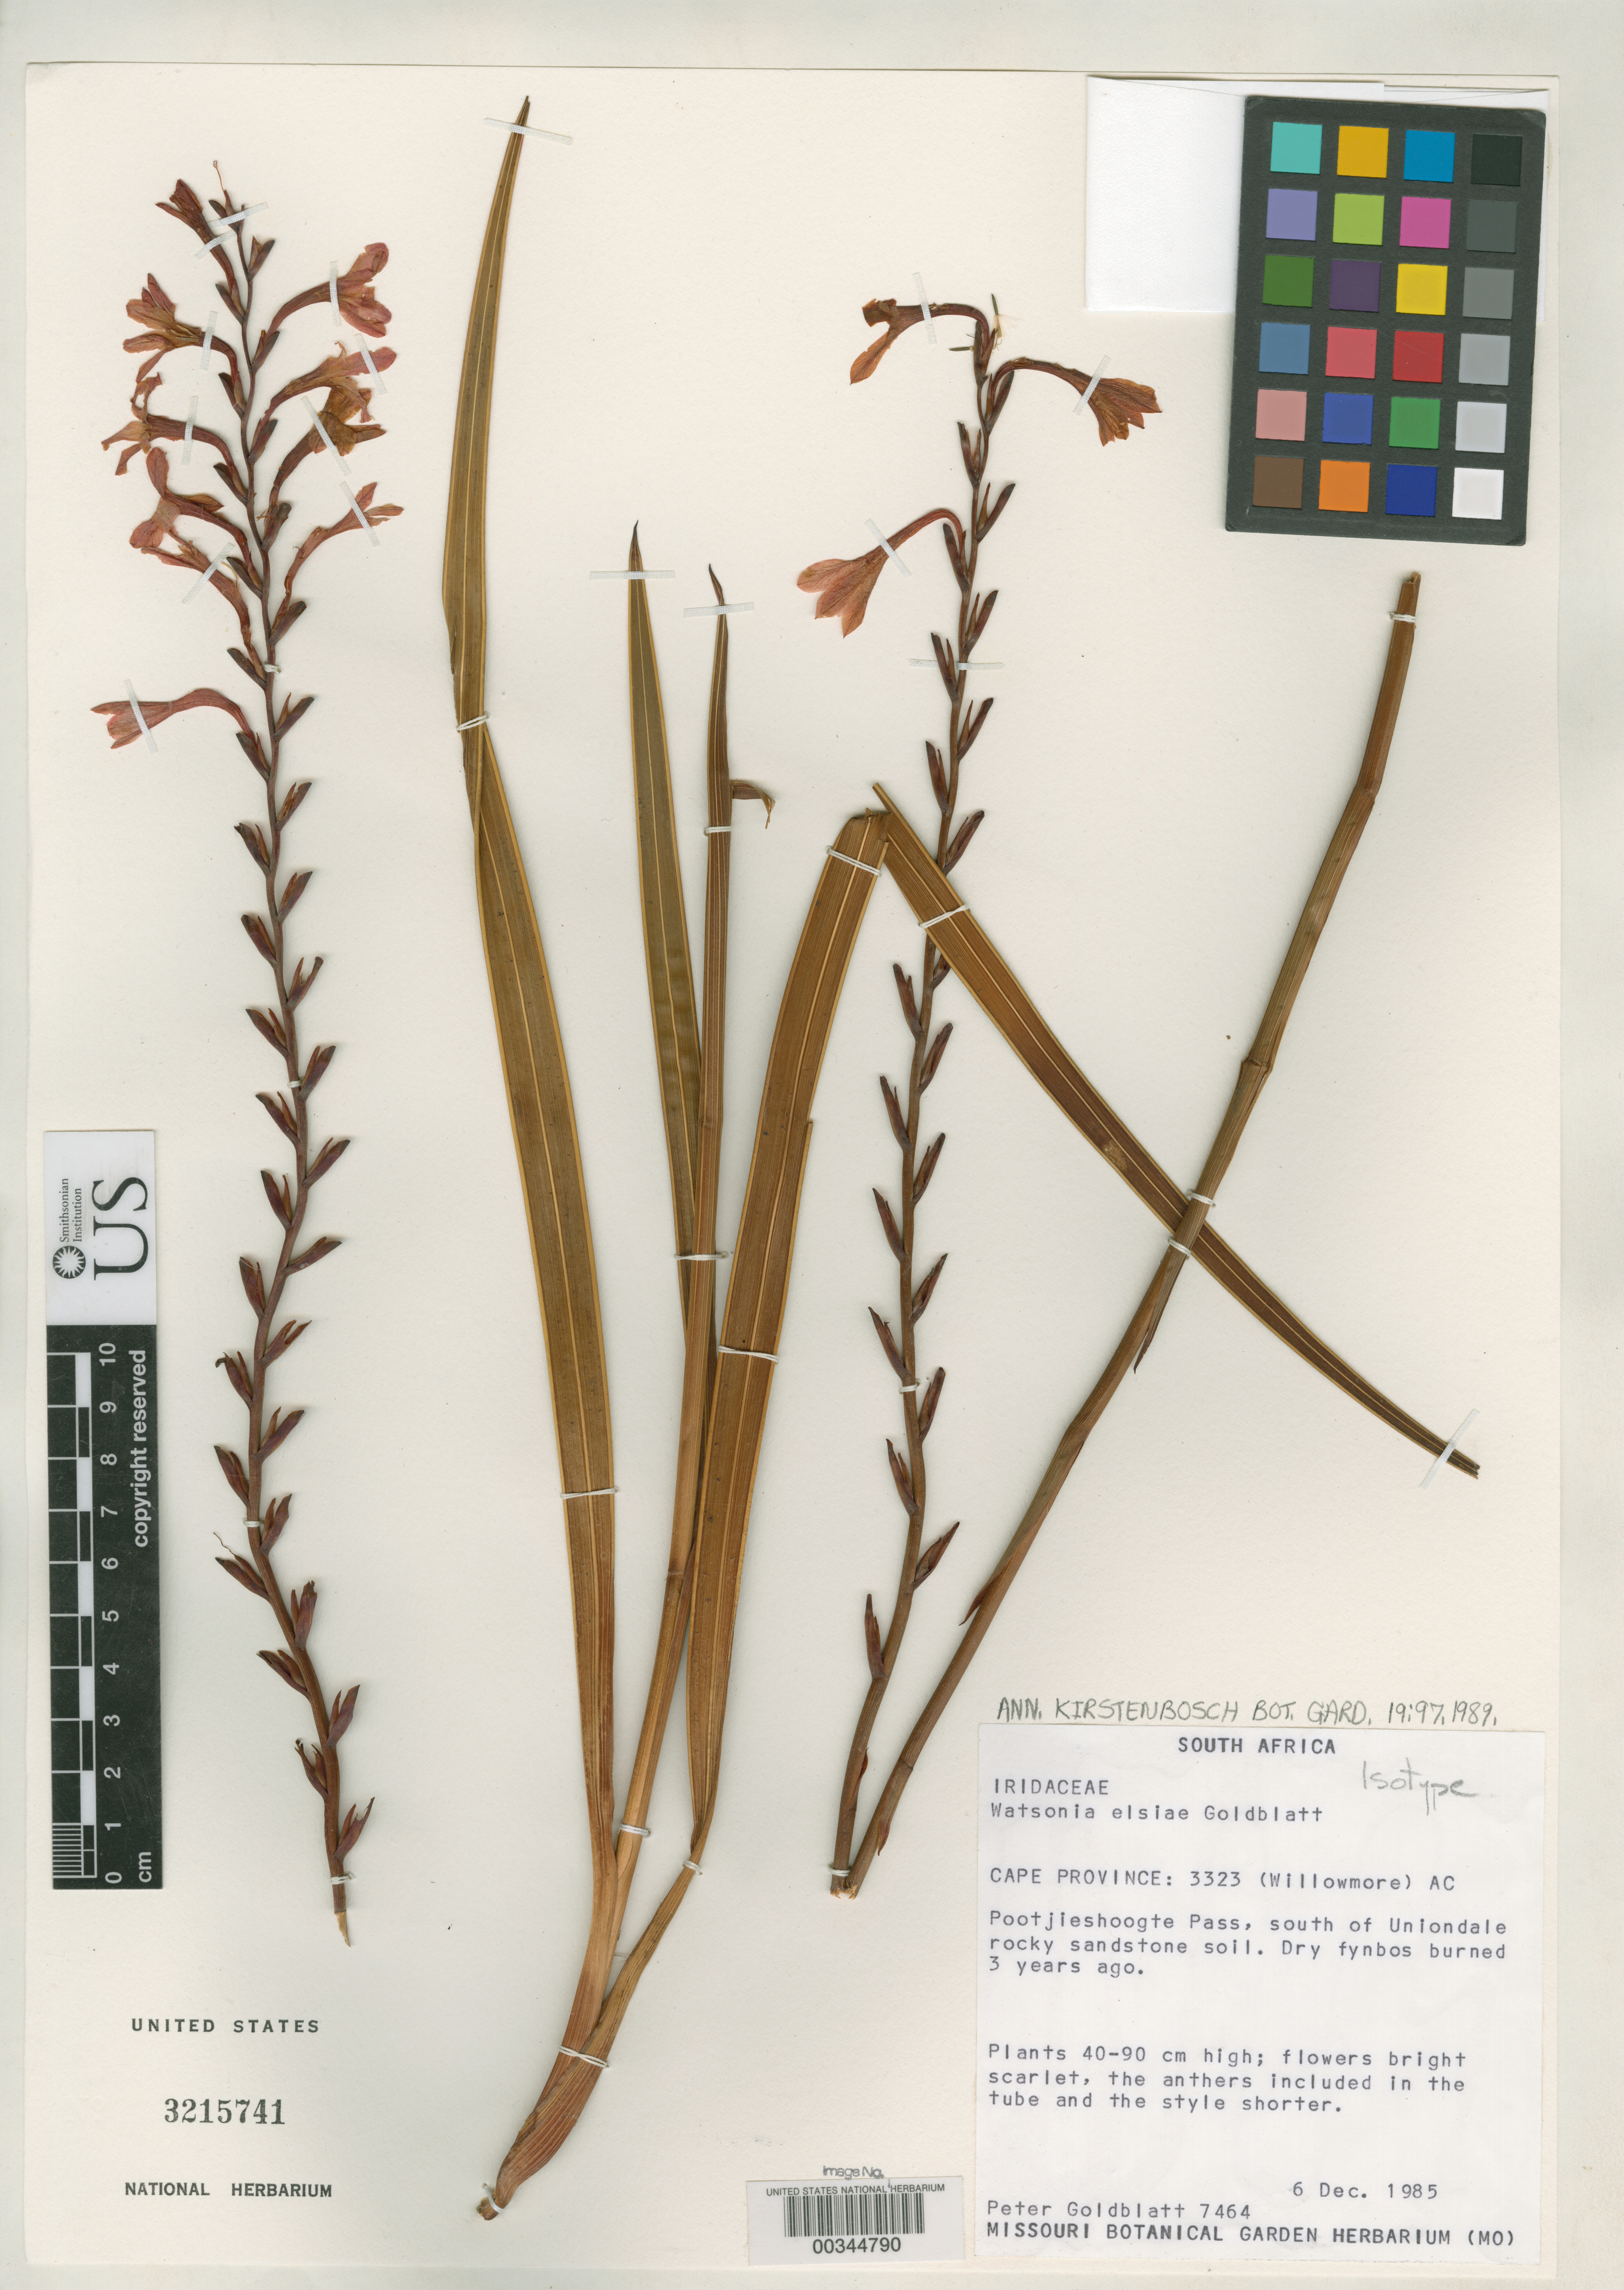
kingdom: Plantae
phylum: Tracheophyta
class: Liliopsida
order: Asparagales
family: Iridaceae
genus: Watsonia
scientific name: Watsonia elsiae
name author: Goldblatt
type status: Isotype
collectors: P. Goldblatt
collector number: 7464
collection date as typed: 06 Dec 1985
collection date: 1985-12-06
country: South Africa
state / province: Western Cape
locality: Pootjieshoogte pass, S of Uniondale.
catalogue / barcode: US 3215741